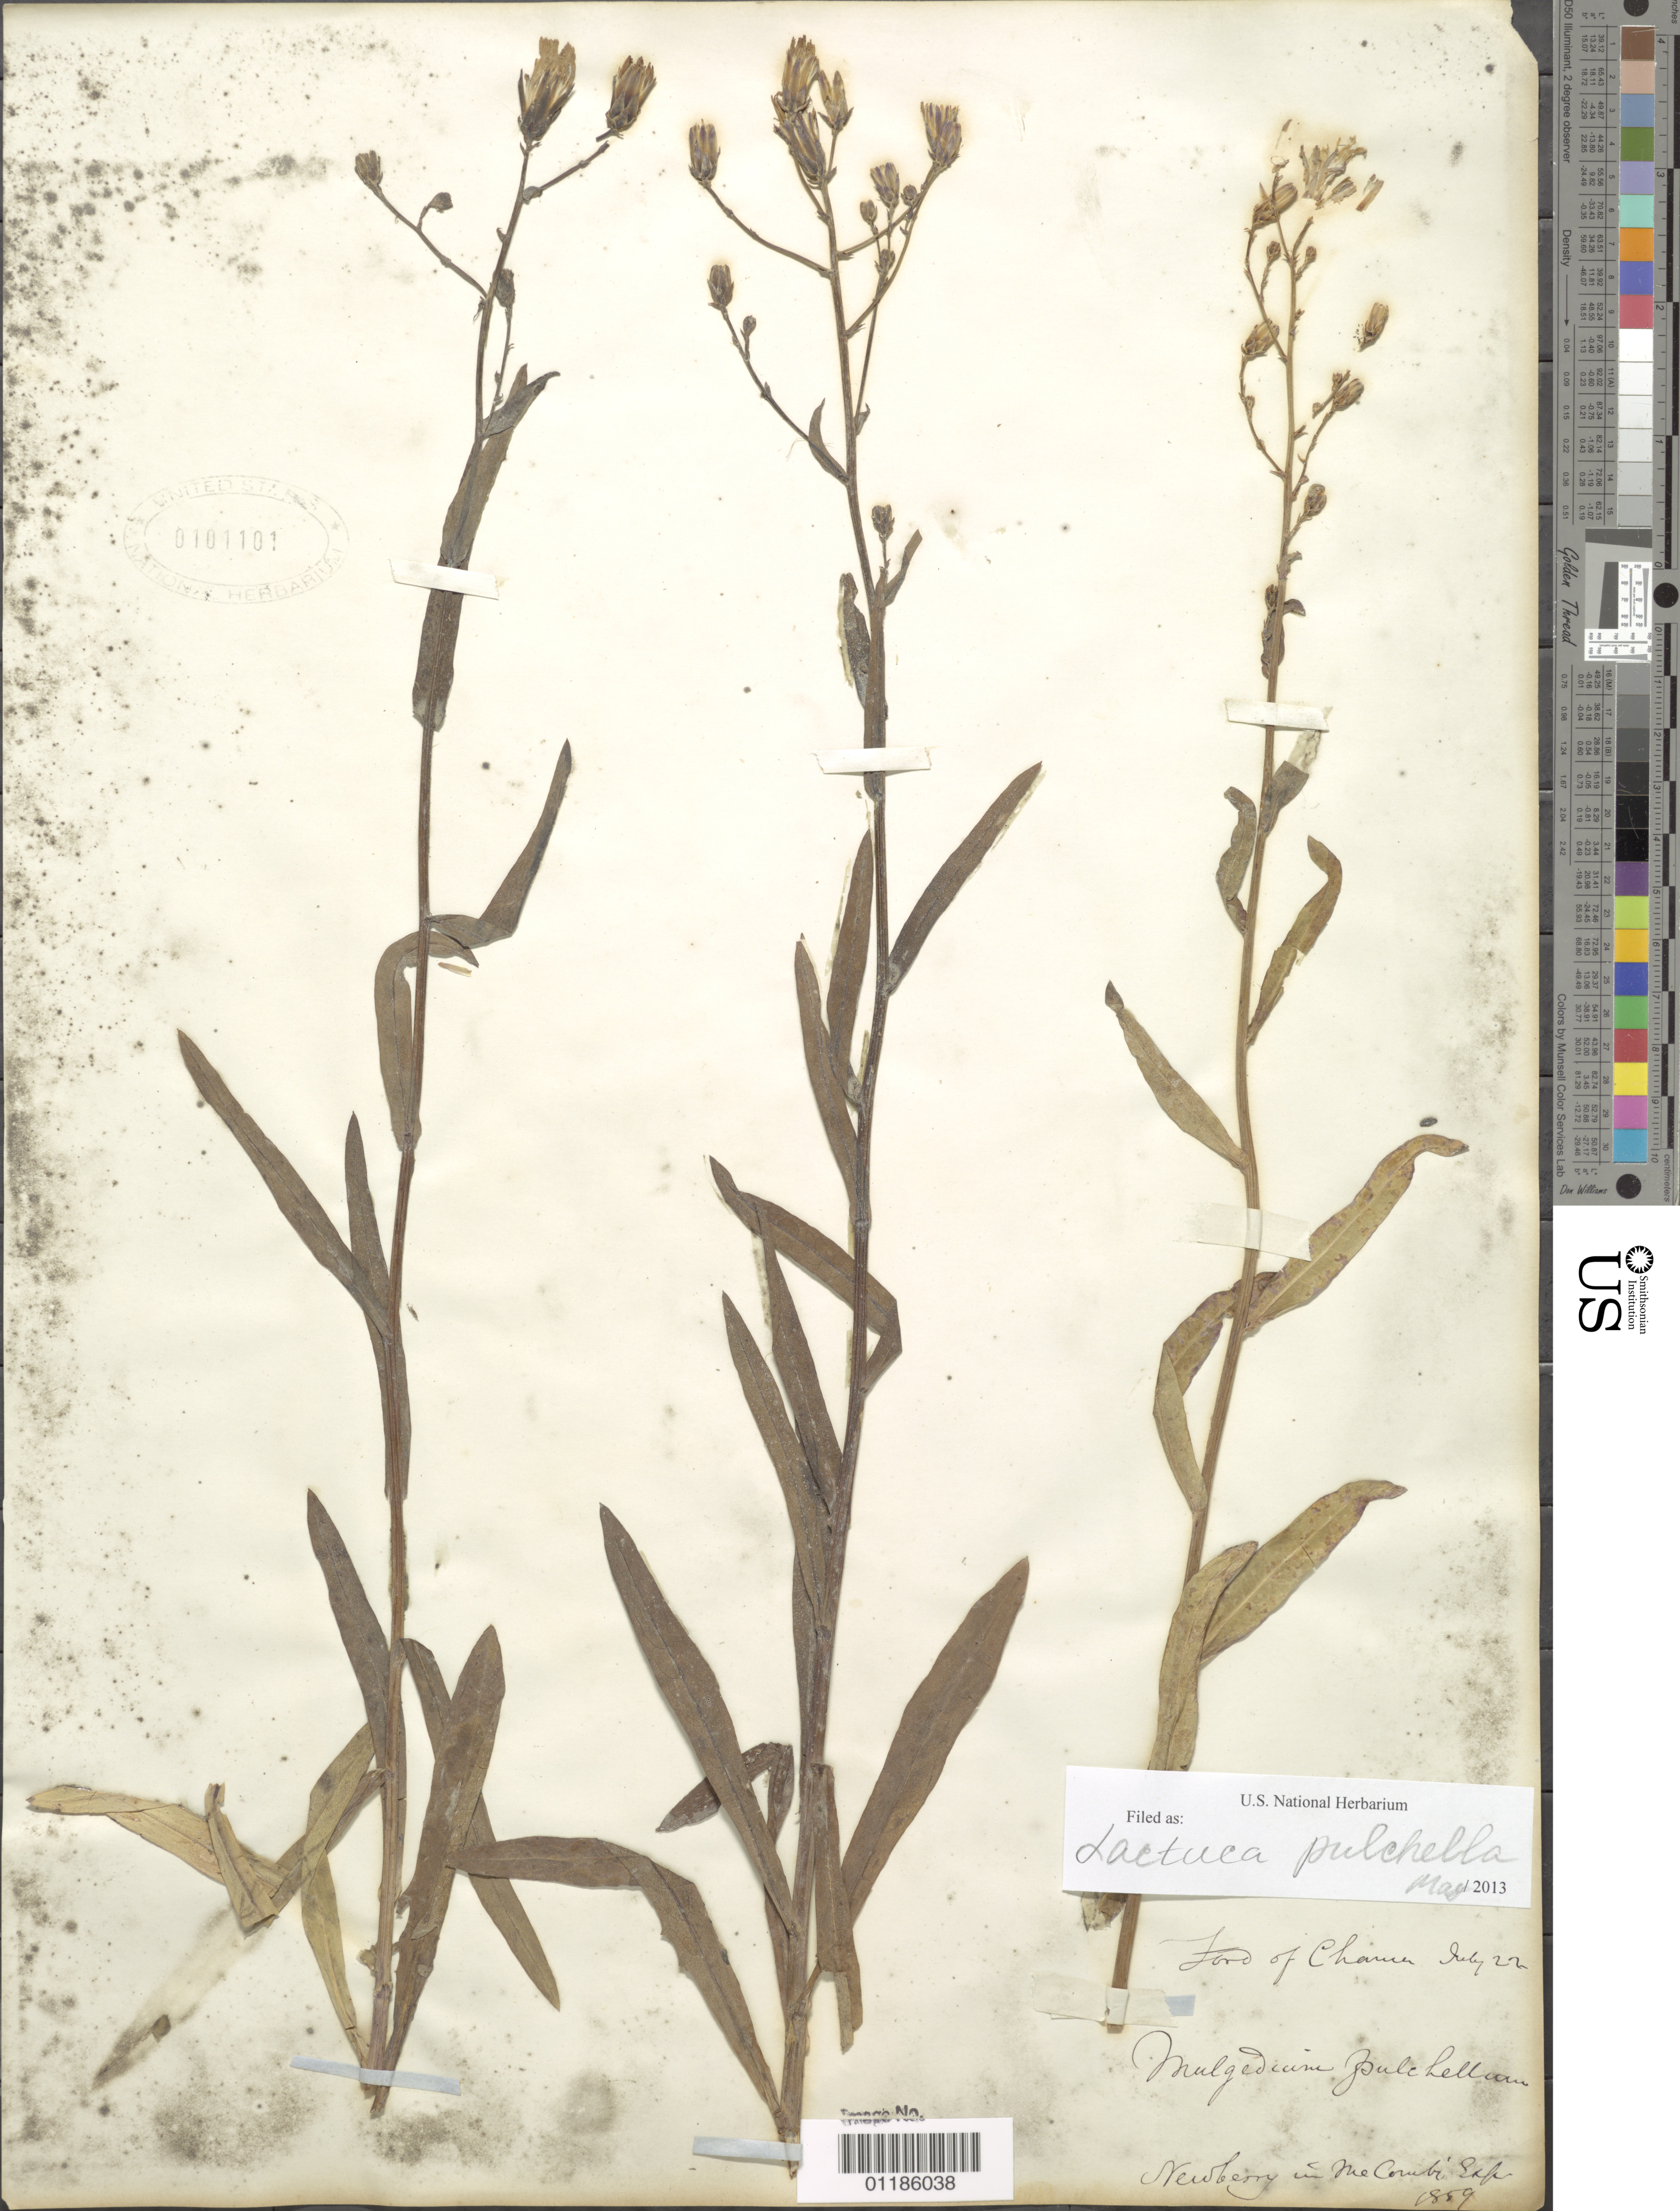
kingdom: Plantae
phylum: Tracheophyta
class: Magnoliopsida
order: Asterales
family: Asteraceae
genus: Lactuca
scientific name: Lactuca tatarica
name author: (L.) C.A. Mey.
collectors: J. S. Newberry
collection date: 1859-07-22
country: United States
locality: Ford of Chamer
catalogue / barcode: US 1011101